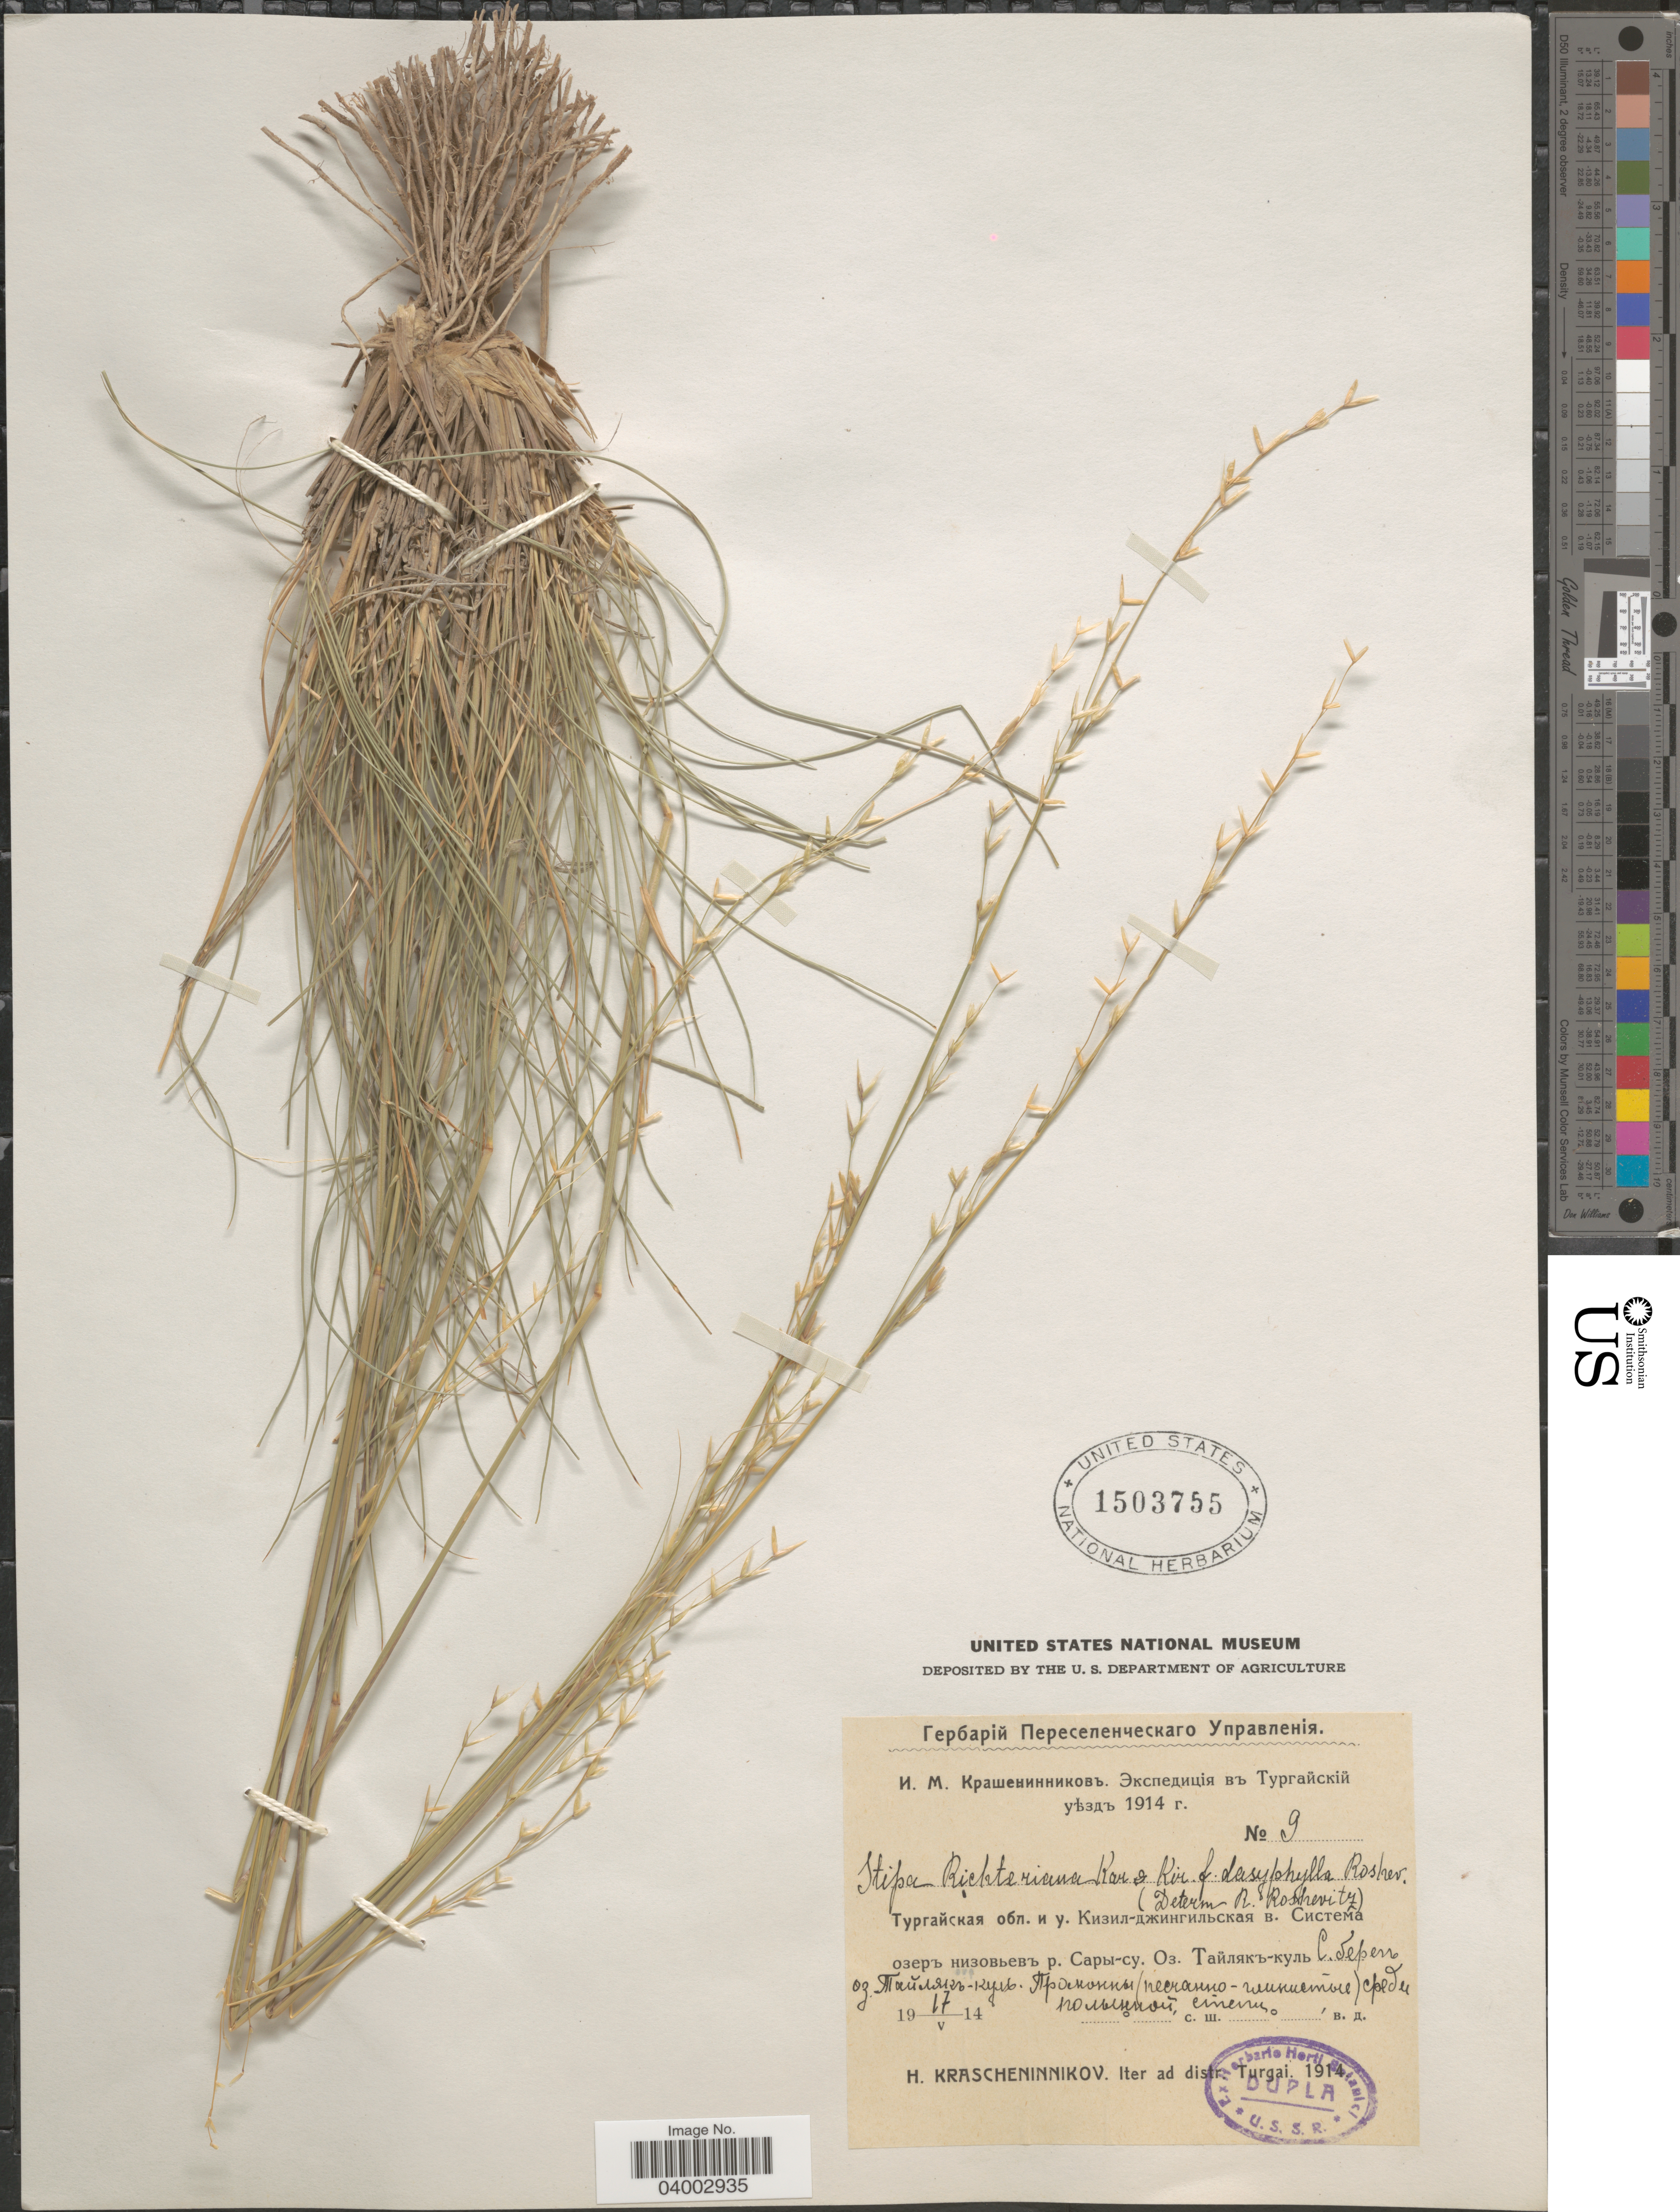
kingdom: Plantae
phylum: Tracheophyta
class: Liliopsida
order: Poales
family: Poaceae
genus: Stipa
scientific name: Stipa richterana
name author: Kar. & Kir.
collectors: H. Krascheninnikov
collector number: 9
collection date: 1914-05-17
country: Kazakhstan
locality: X. Iter ad distr. Turgai.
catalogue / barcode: US 1503755